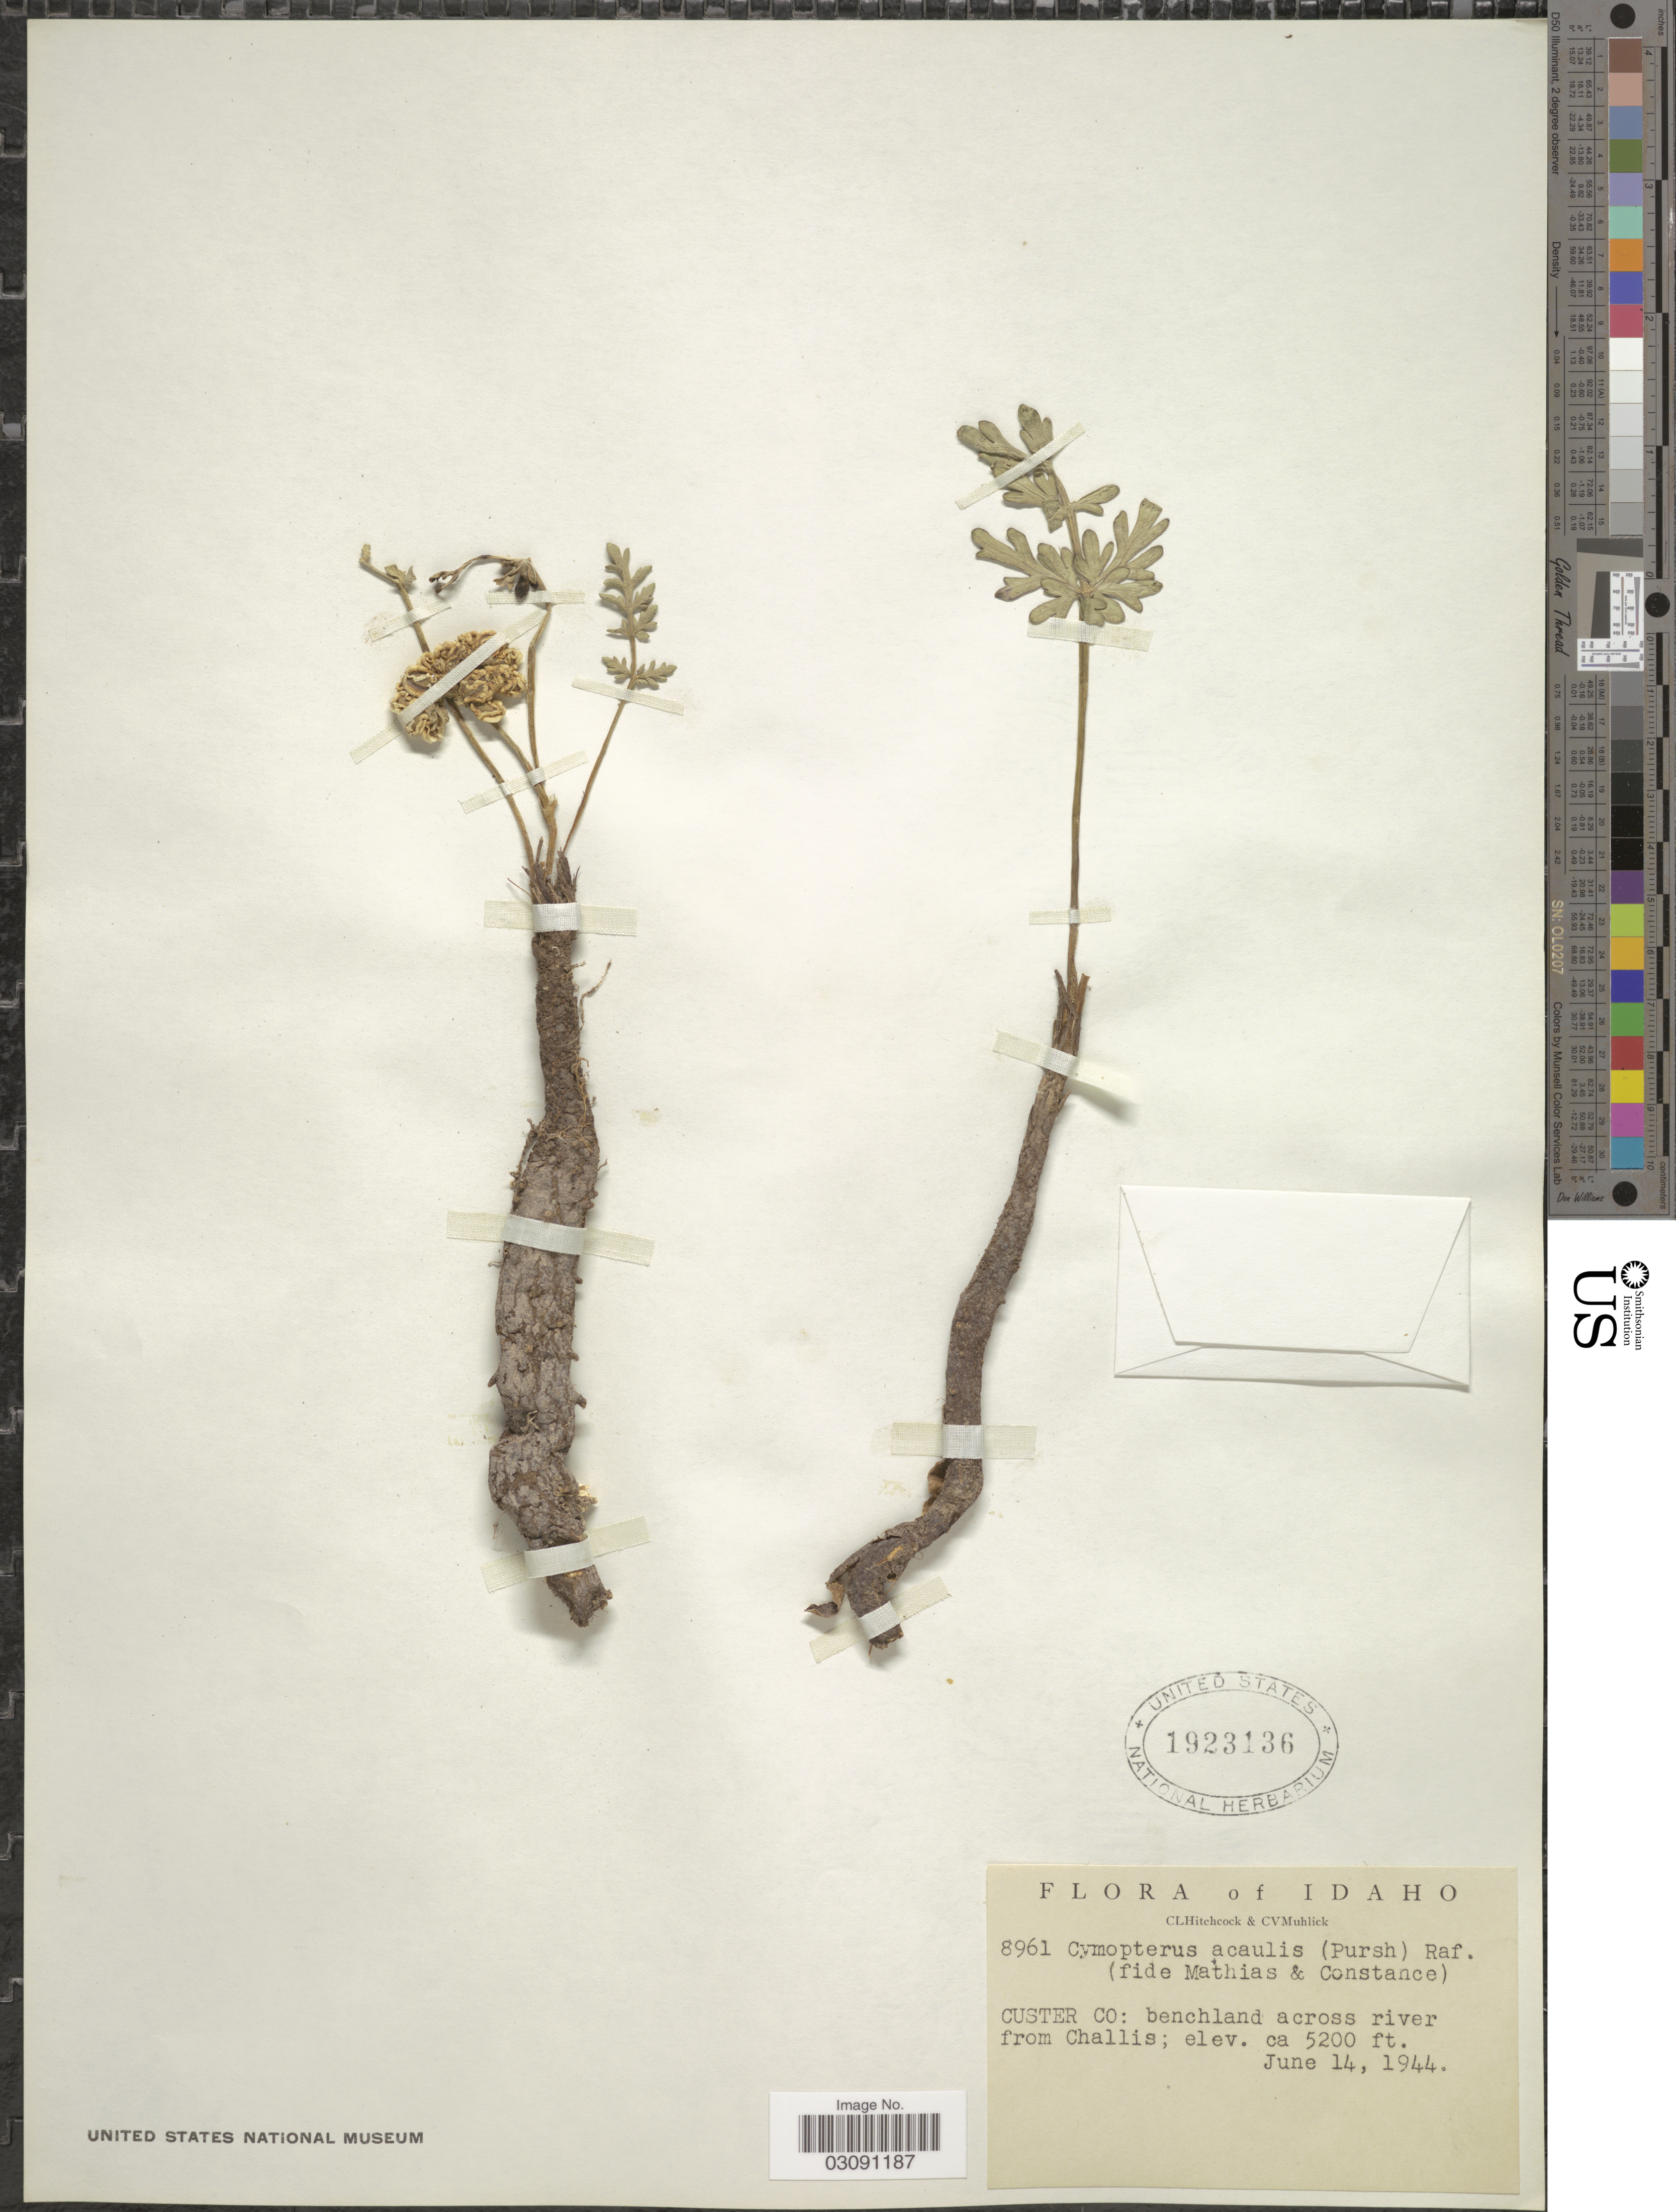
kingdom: Plantae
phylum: Tracheophyta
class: Magnoliopsida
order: Apiales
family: Apiaceae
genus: Cymopterus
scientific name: Cymopterus acaulis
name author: (Pursh) Raf.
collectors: C. L. Hitchcock & C. V. Muhlick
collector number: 8961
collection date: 1944-06-14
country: United States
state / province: Idaho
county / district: Custer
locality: benchland across river from Challis.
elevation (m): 1585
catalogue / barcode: US 1923136